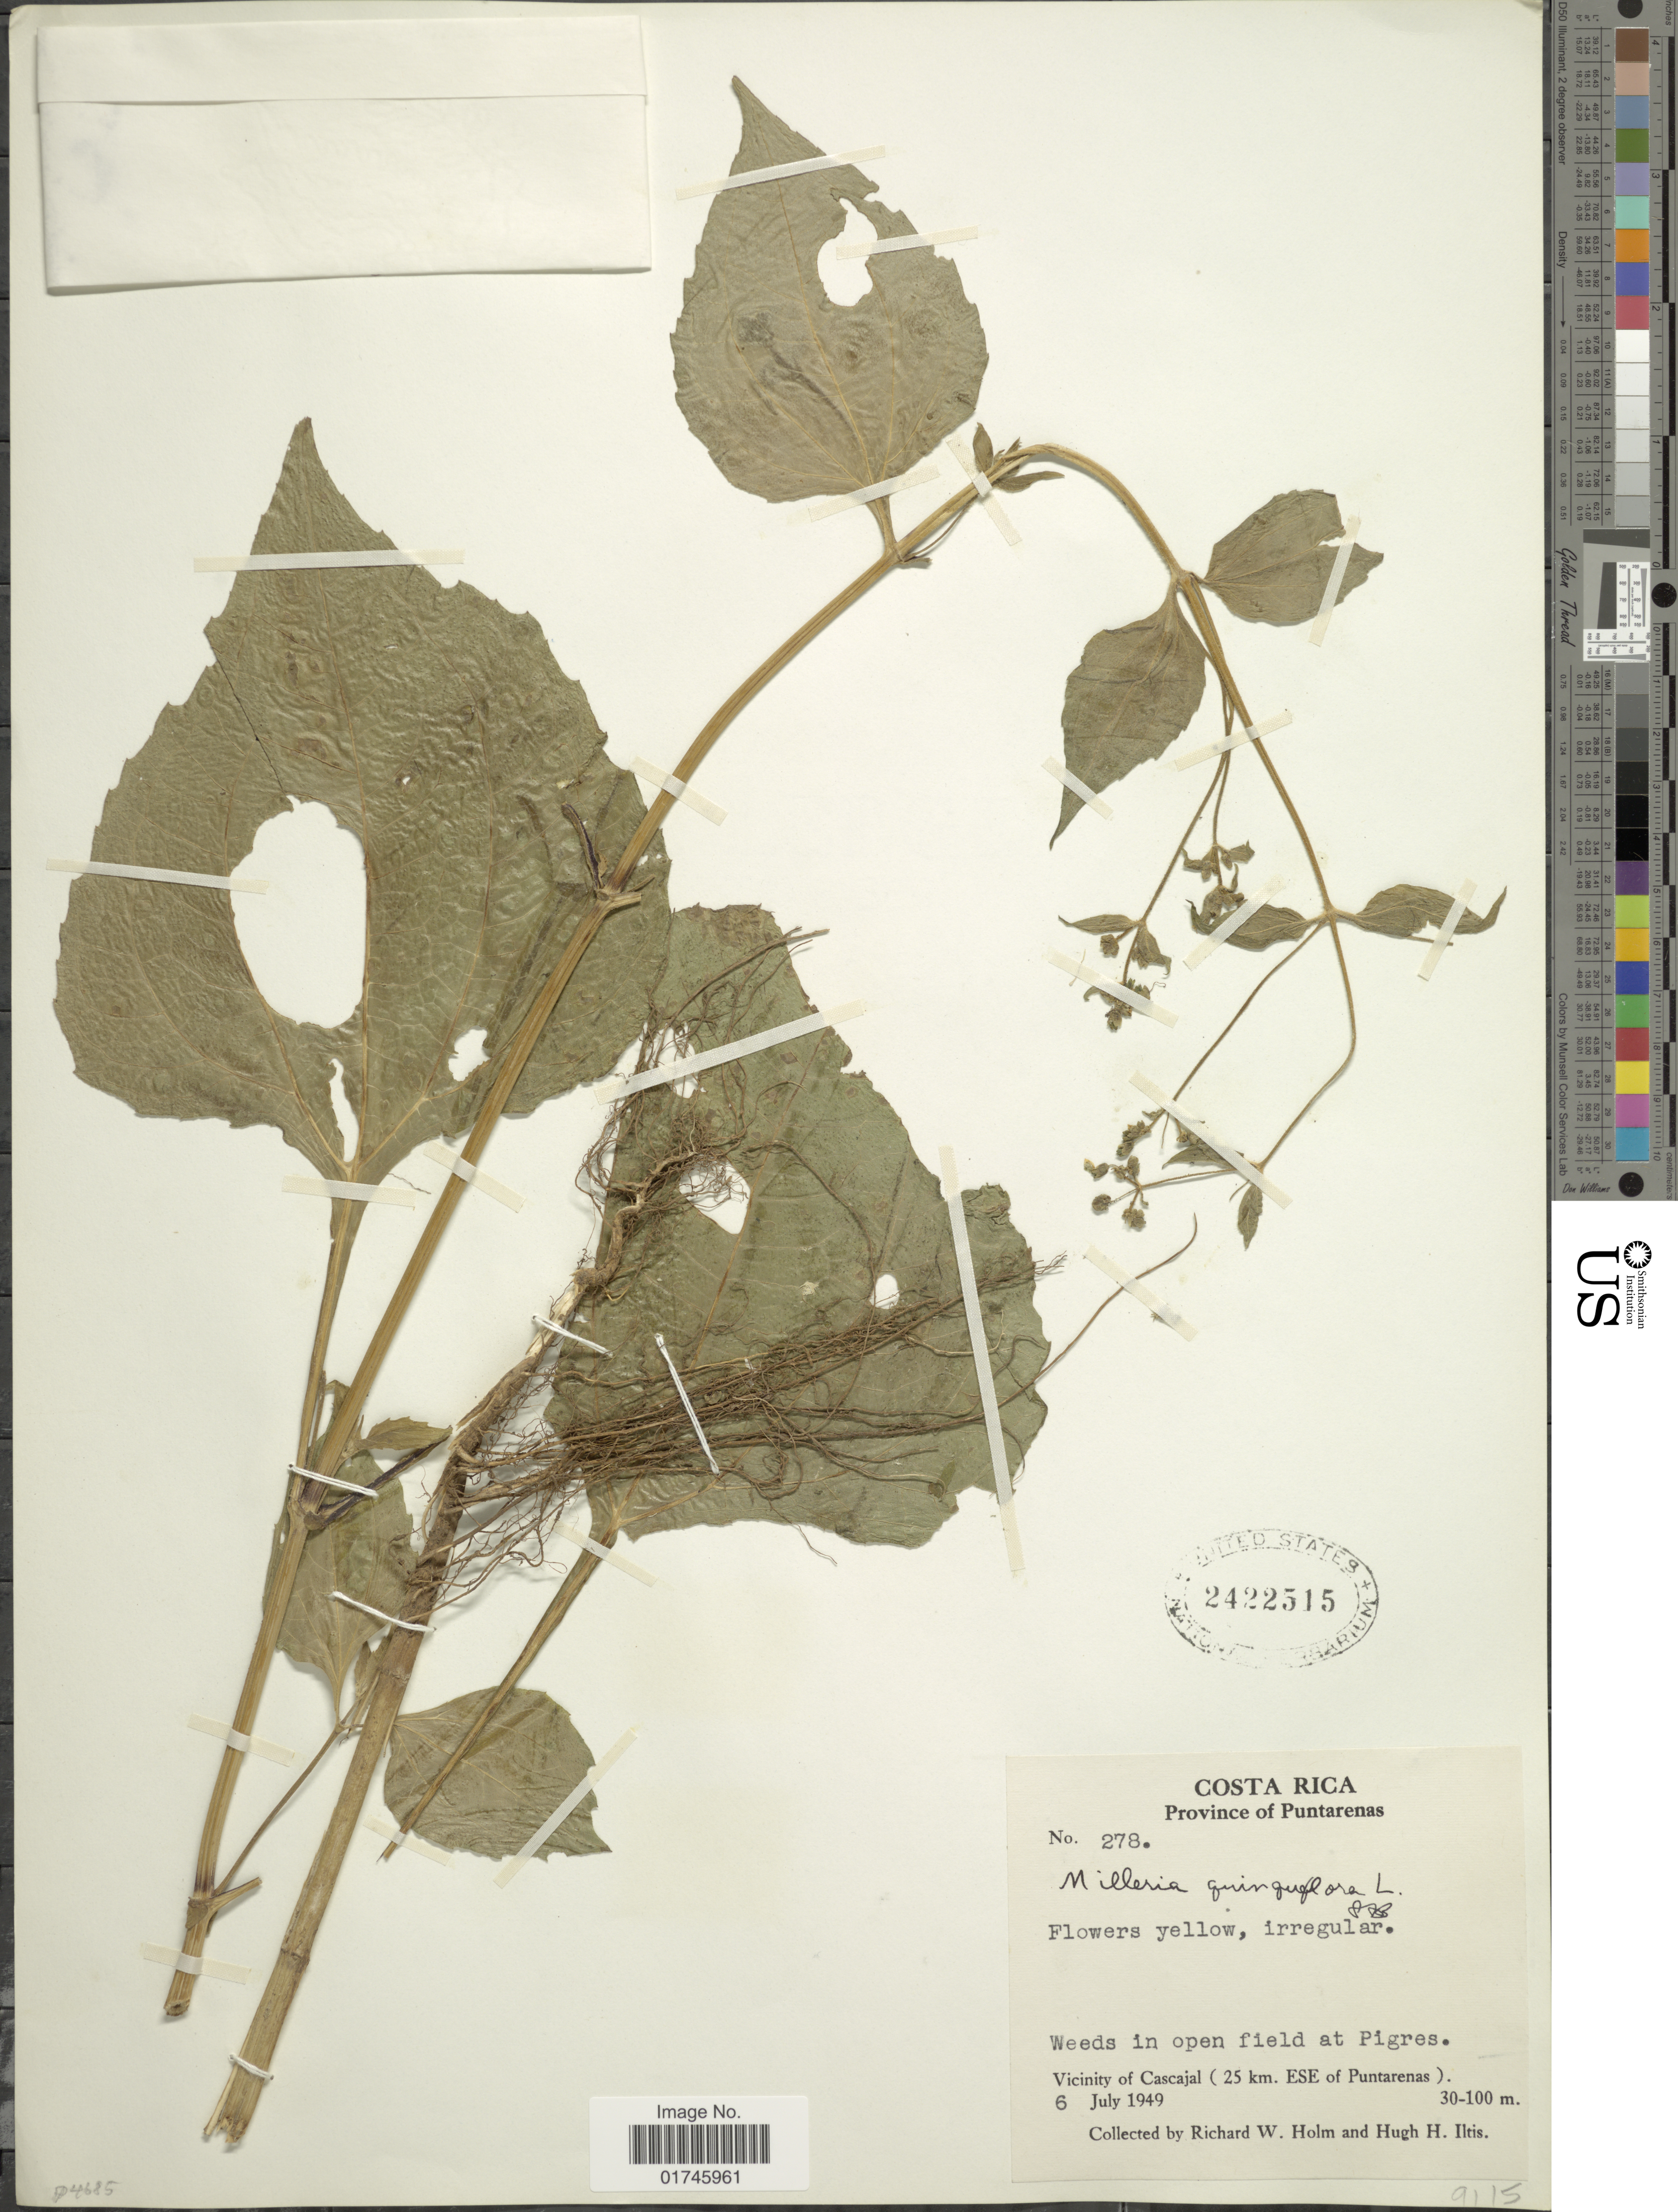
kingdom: Plantae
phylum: Tracheophyta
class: Magnoliopsida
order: Asterales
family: Asteraceae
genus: Milleria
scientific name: Milleria quinqueflora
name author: L.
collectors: R. W. Holm & H. H. Iltis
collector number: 278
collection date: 1949-07-06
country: Costa Rica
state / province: Puntarenas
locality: Province of Puntarenas. Vicinity of Cascajal (25 km. ESE of Puntarenas).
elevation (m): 30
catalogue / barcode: US 2422515